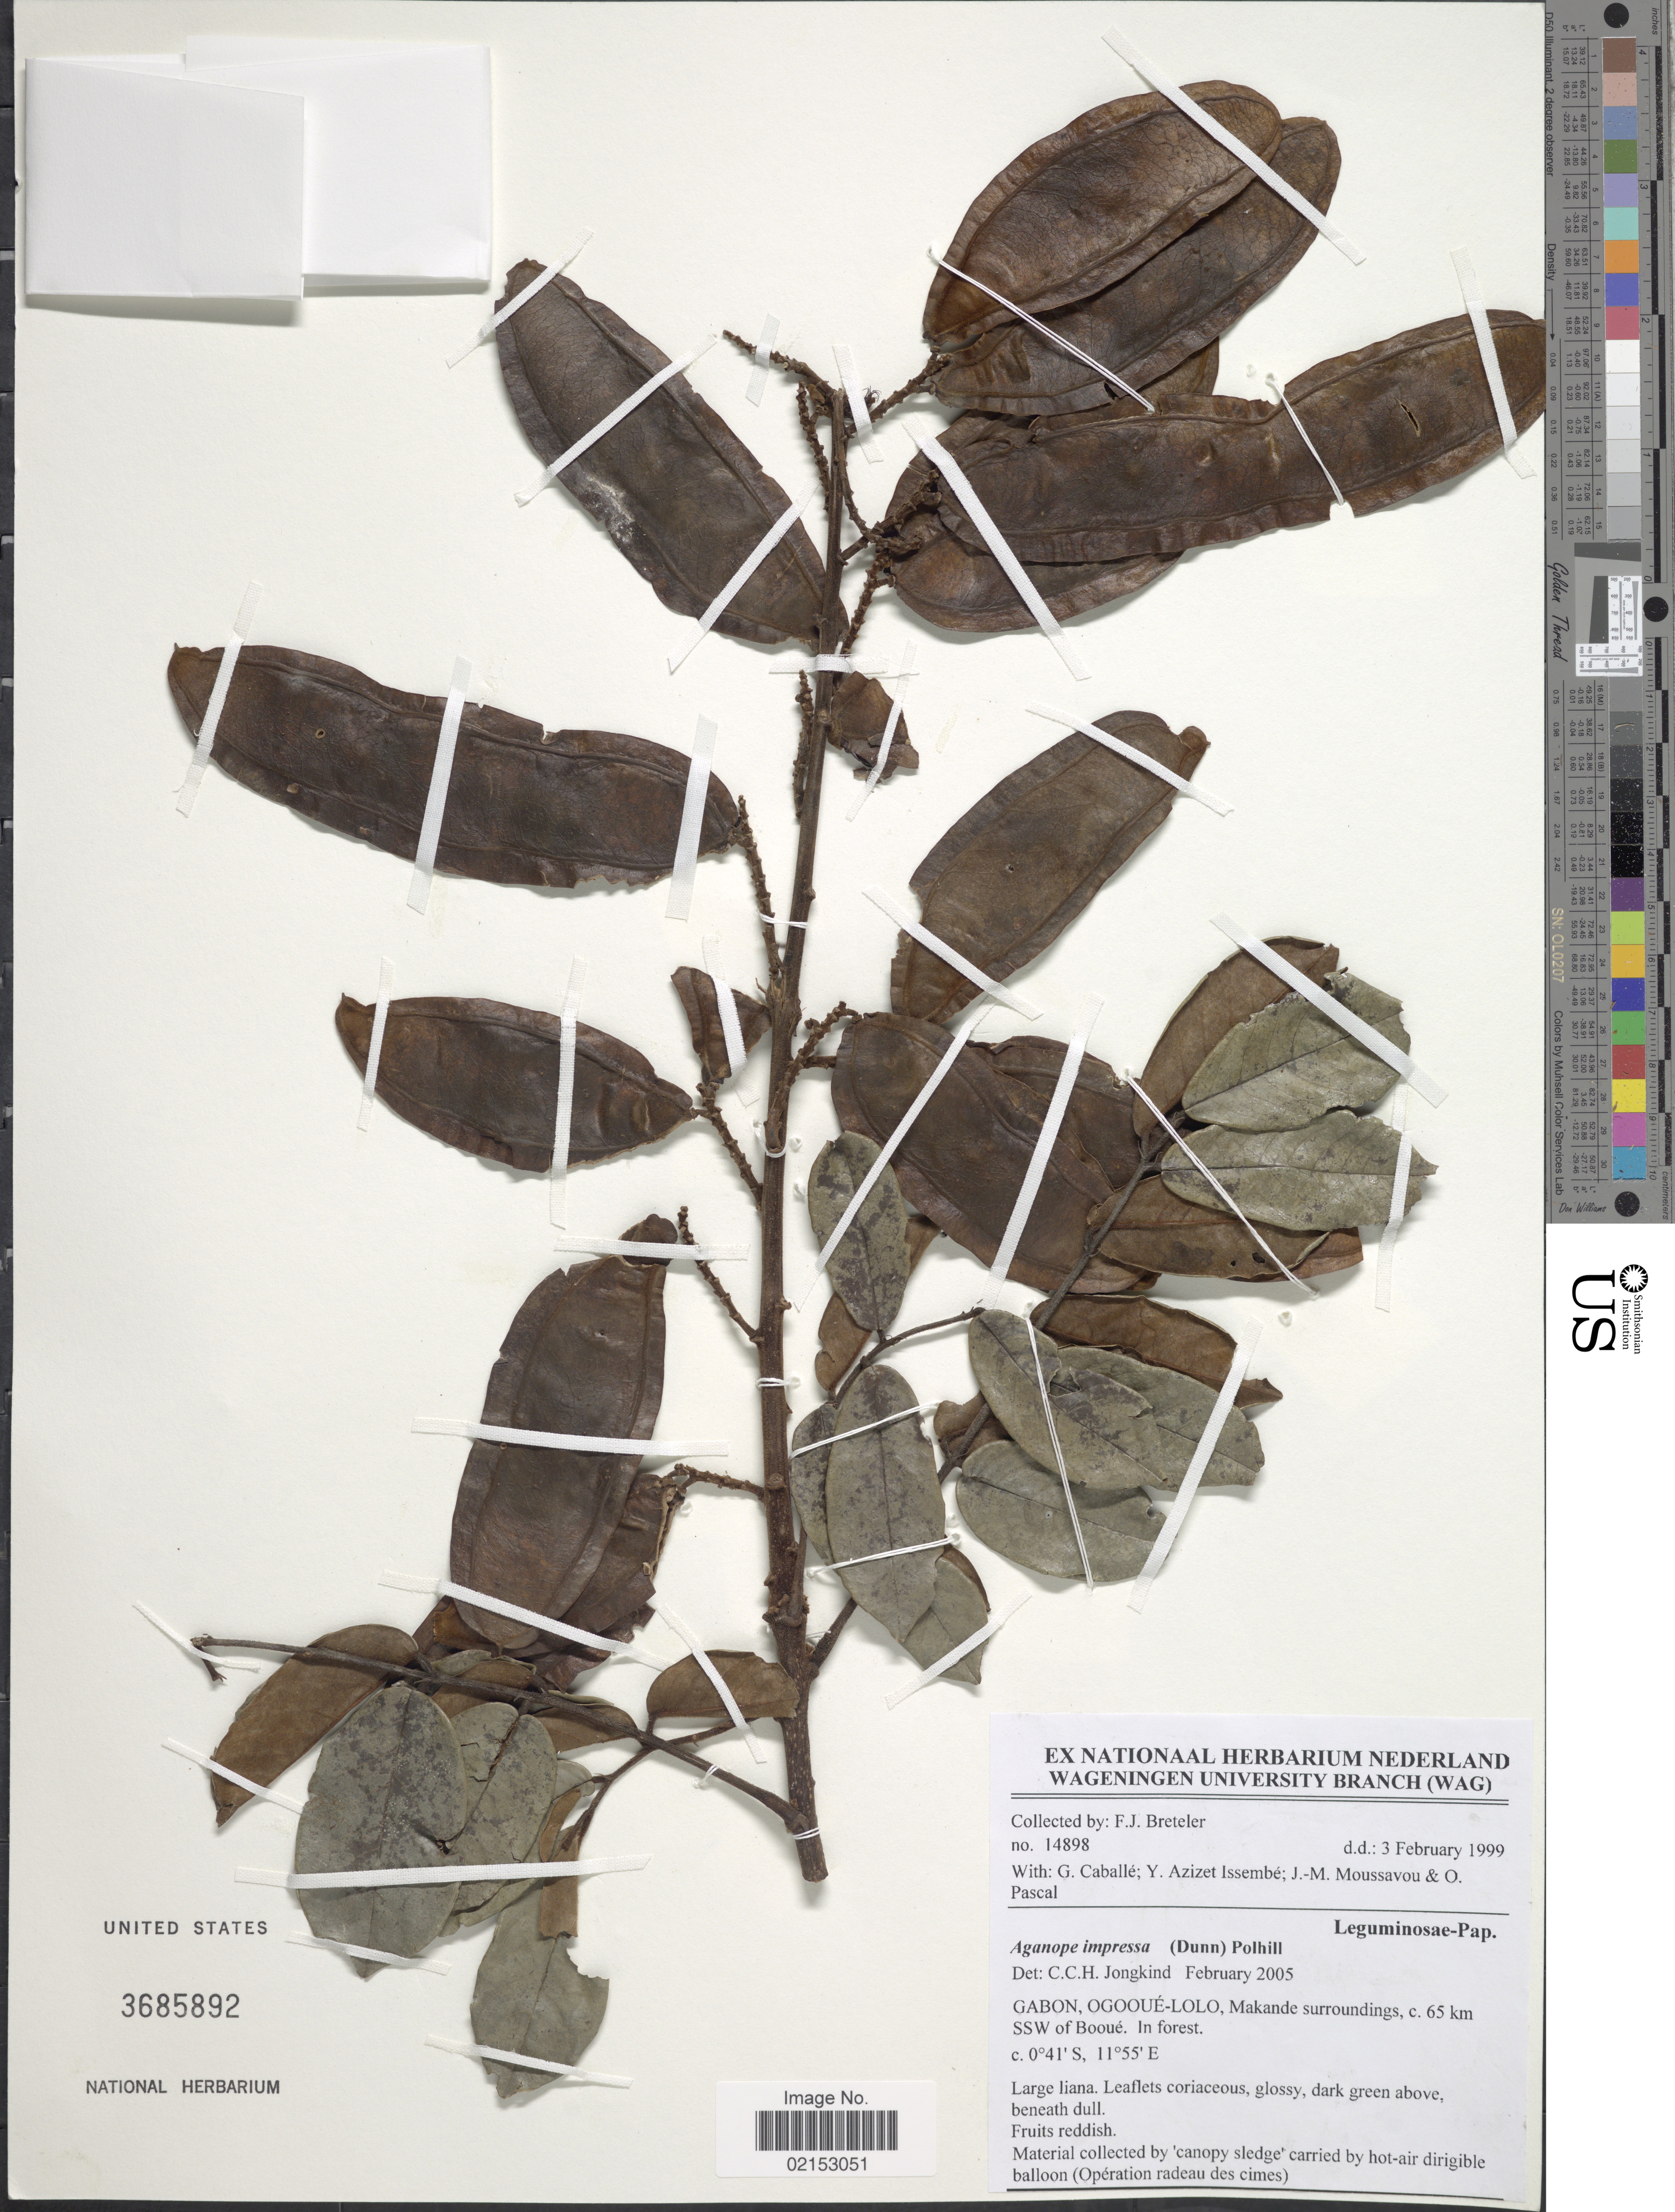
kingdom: Plantae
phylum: Tracheophyta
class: Magnoliopsida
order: Fabales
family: Fabaceae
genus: Aganope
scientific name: Aganope impressa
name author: (Dunn) Polhill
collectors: F. J. Breteler, G. Caballé, Y. Issembe, J. Moussavou & O. Pascal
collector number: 14898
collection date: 1999-02-03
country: Gabon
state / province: Ogooue-Lolo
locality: Makande surroundings, c. 65 km SSW of Booué. In forest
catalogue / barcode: US 3685892